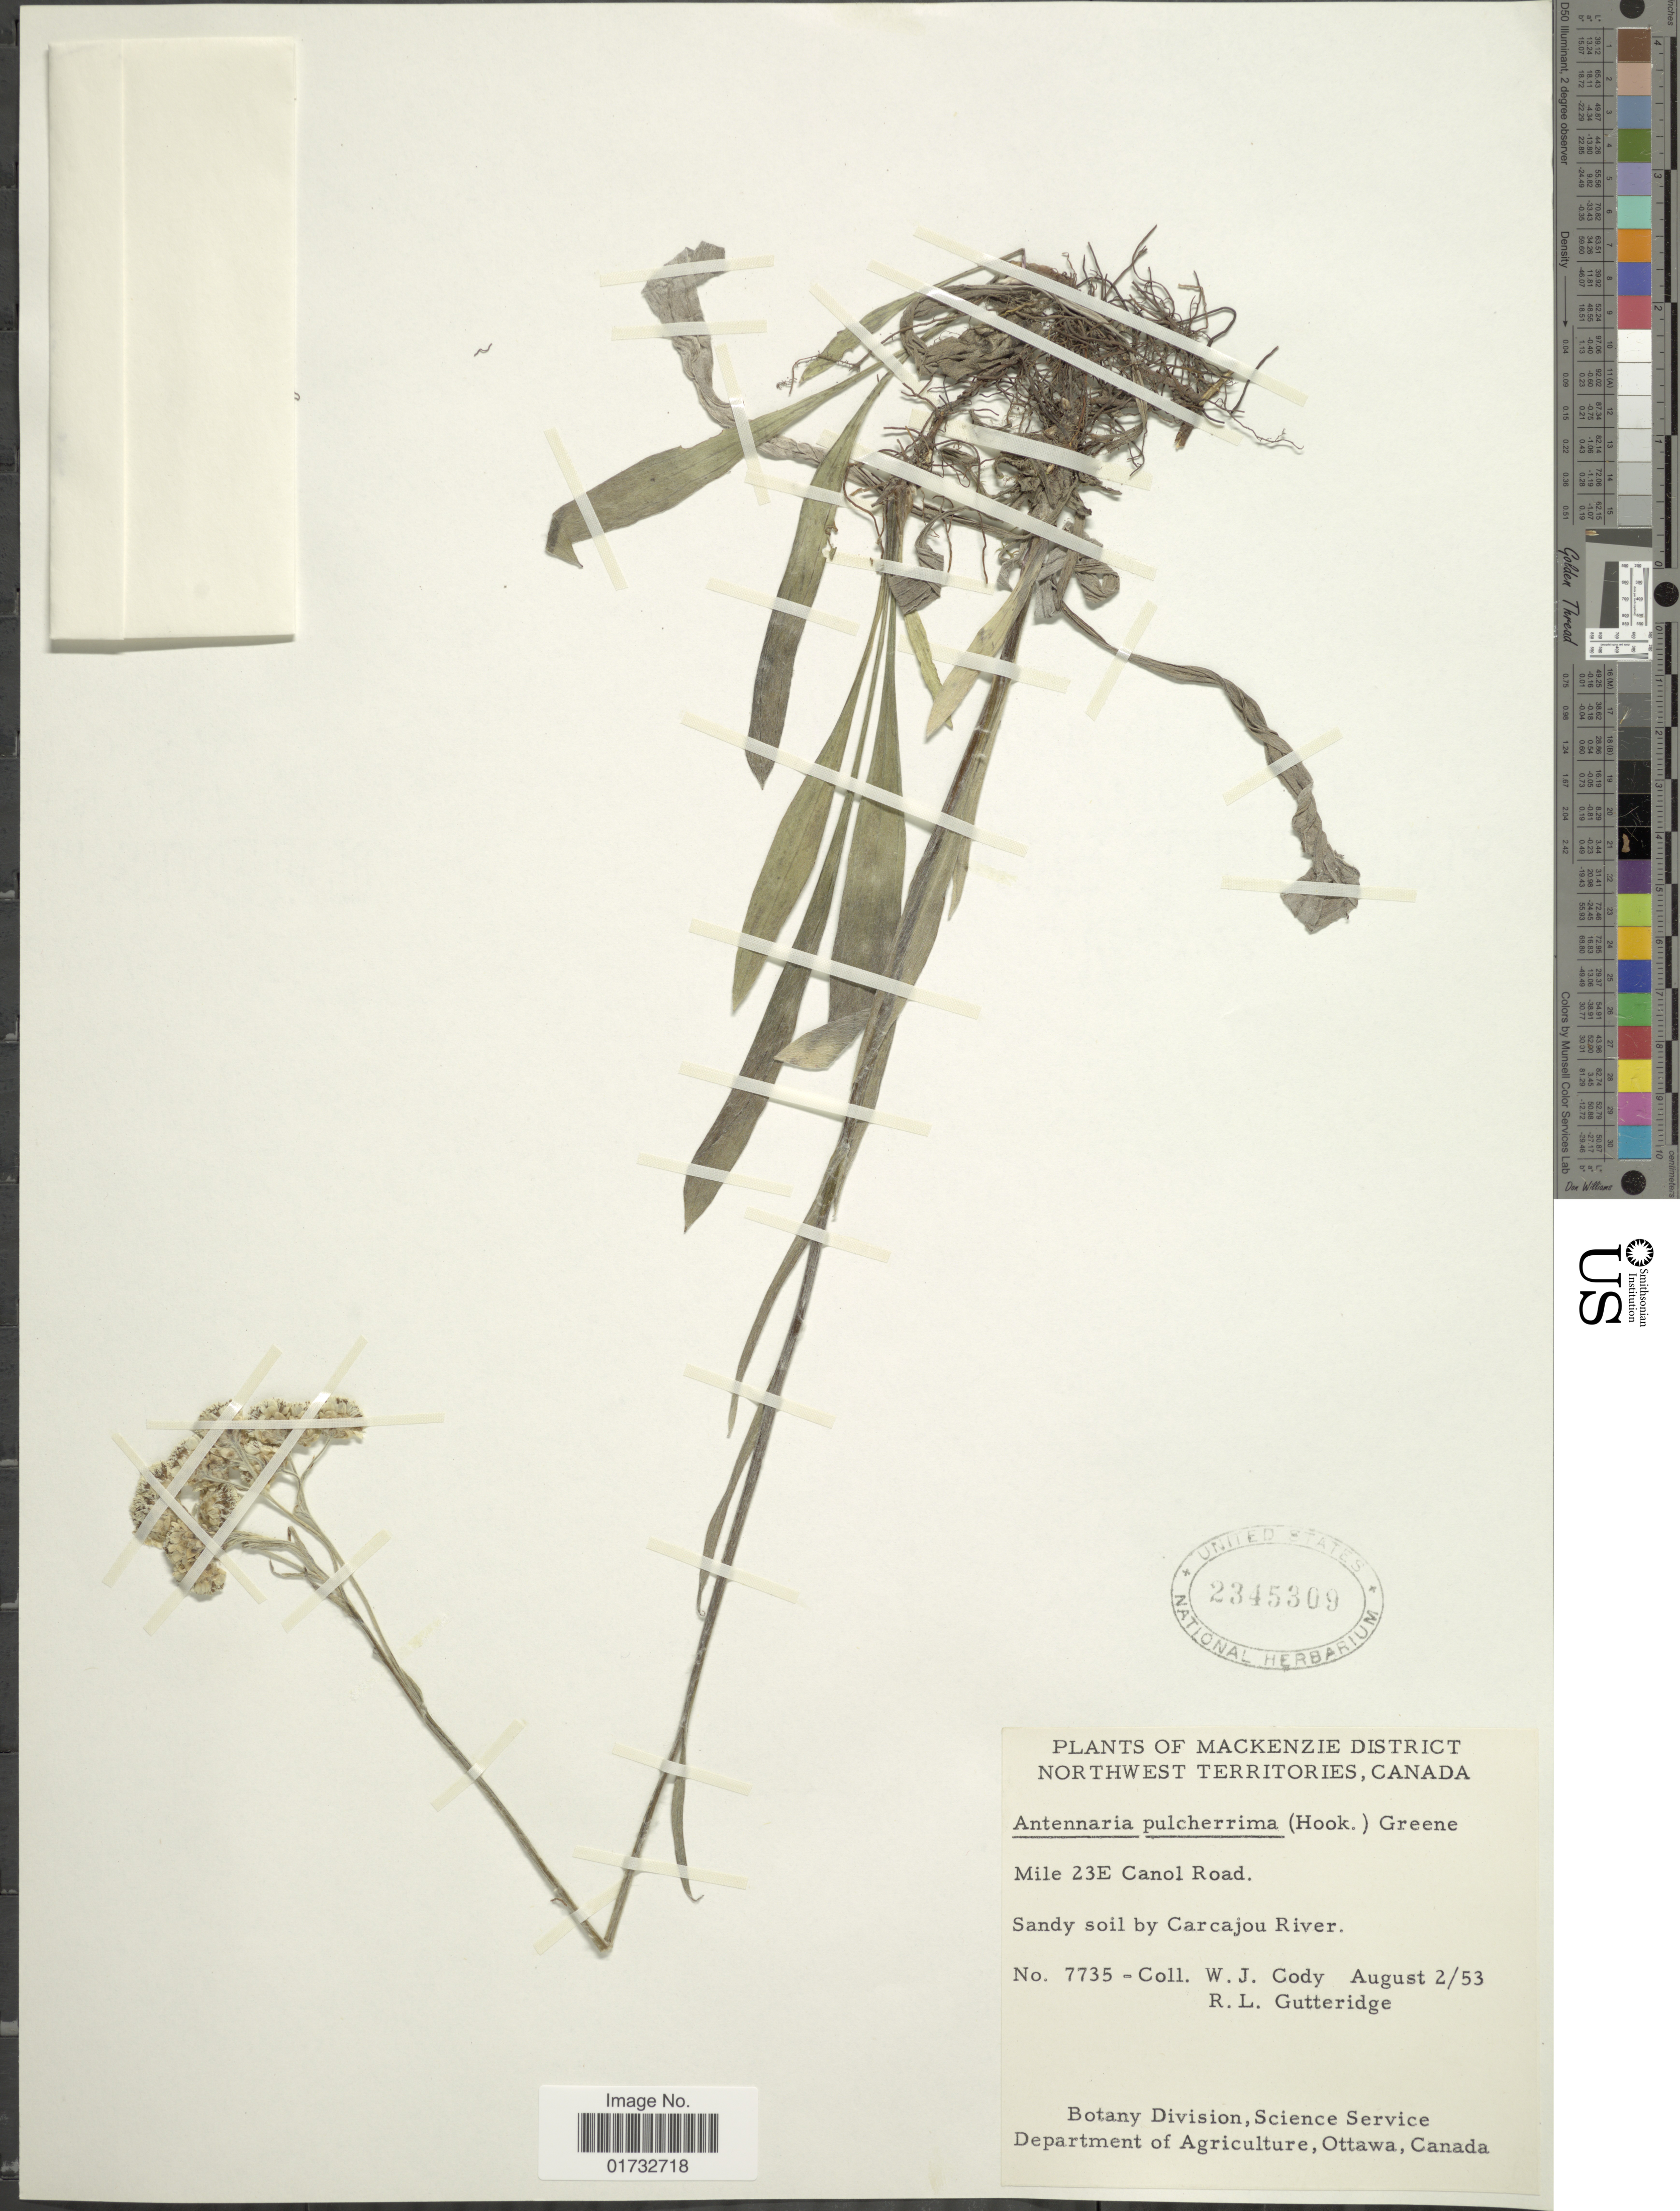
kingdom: Plantae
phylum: Tracheophyta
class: Magnoliopsida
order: Asterales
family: Asteraceae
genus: Antennaria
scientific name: Antennaria pulcherrima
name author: (Hook.) Greene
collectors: W. Cody & R. Gutteridge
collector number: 7735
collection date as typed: Transcribed d/m/y: 2/8/53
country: Canada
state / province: Northwest Territories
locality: MacKenzie District. Mile 23E Canol Road. Carcajou River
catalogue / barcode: US 2345309